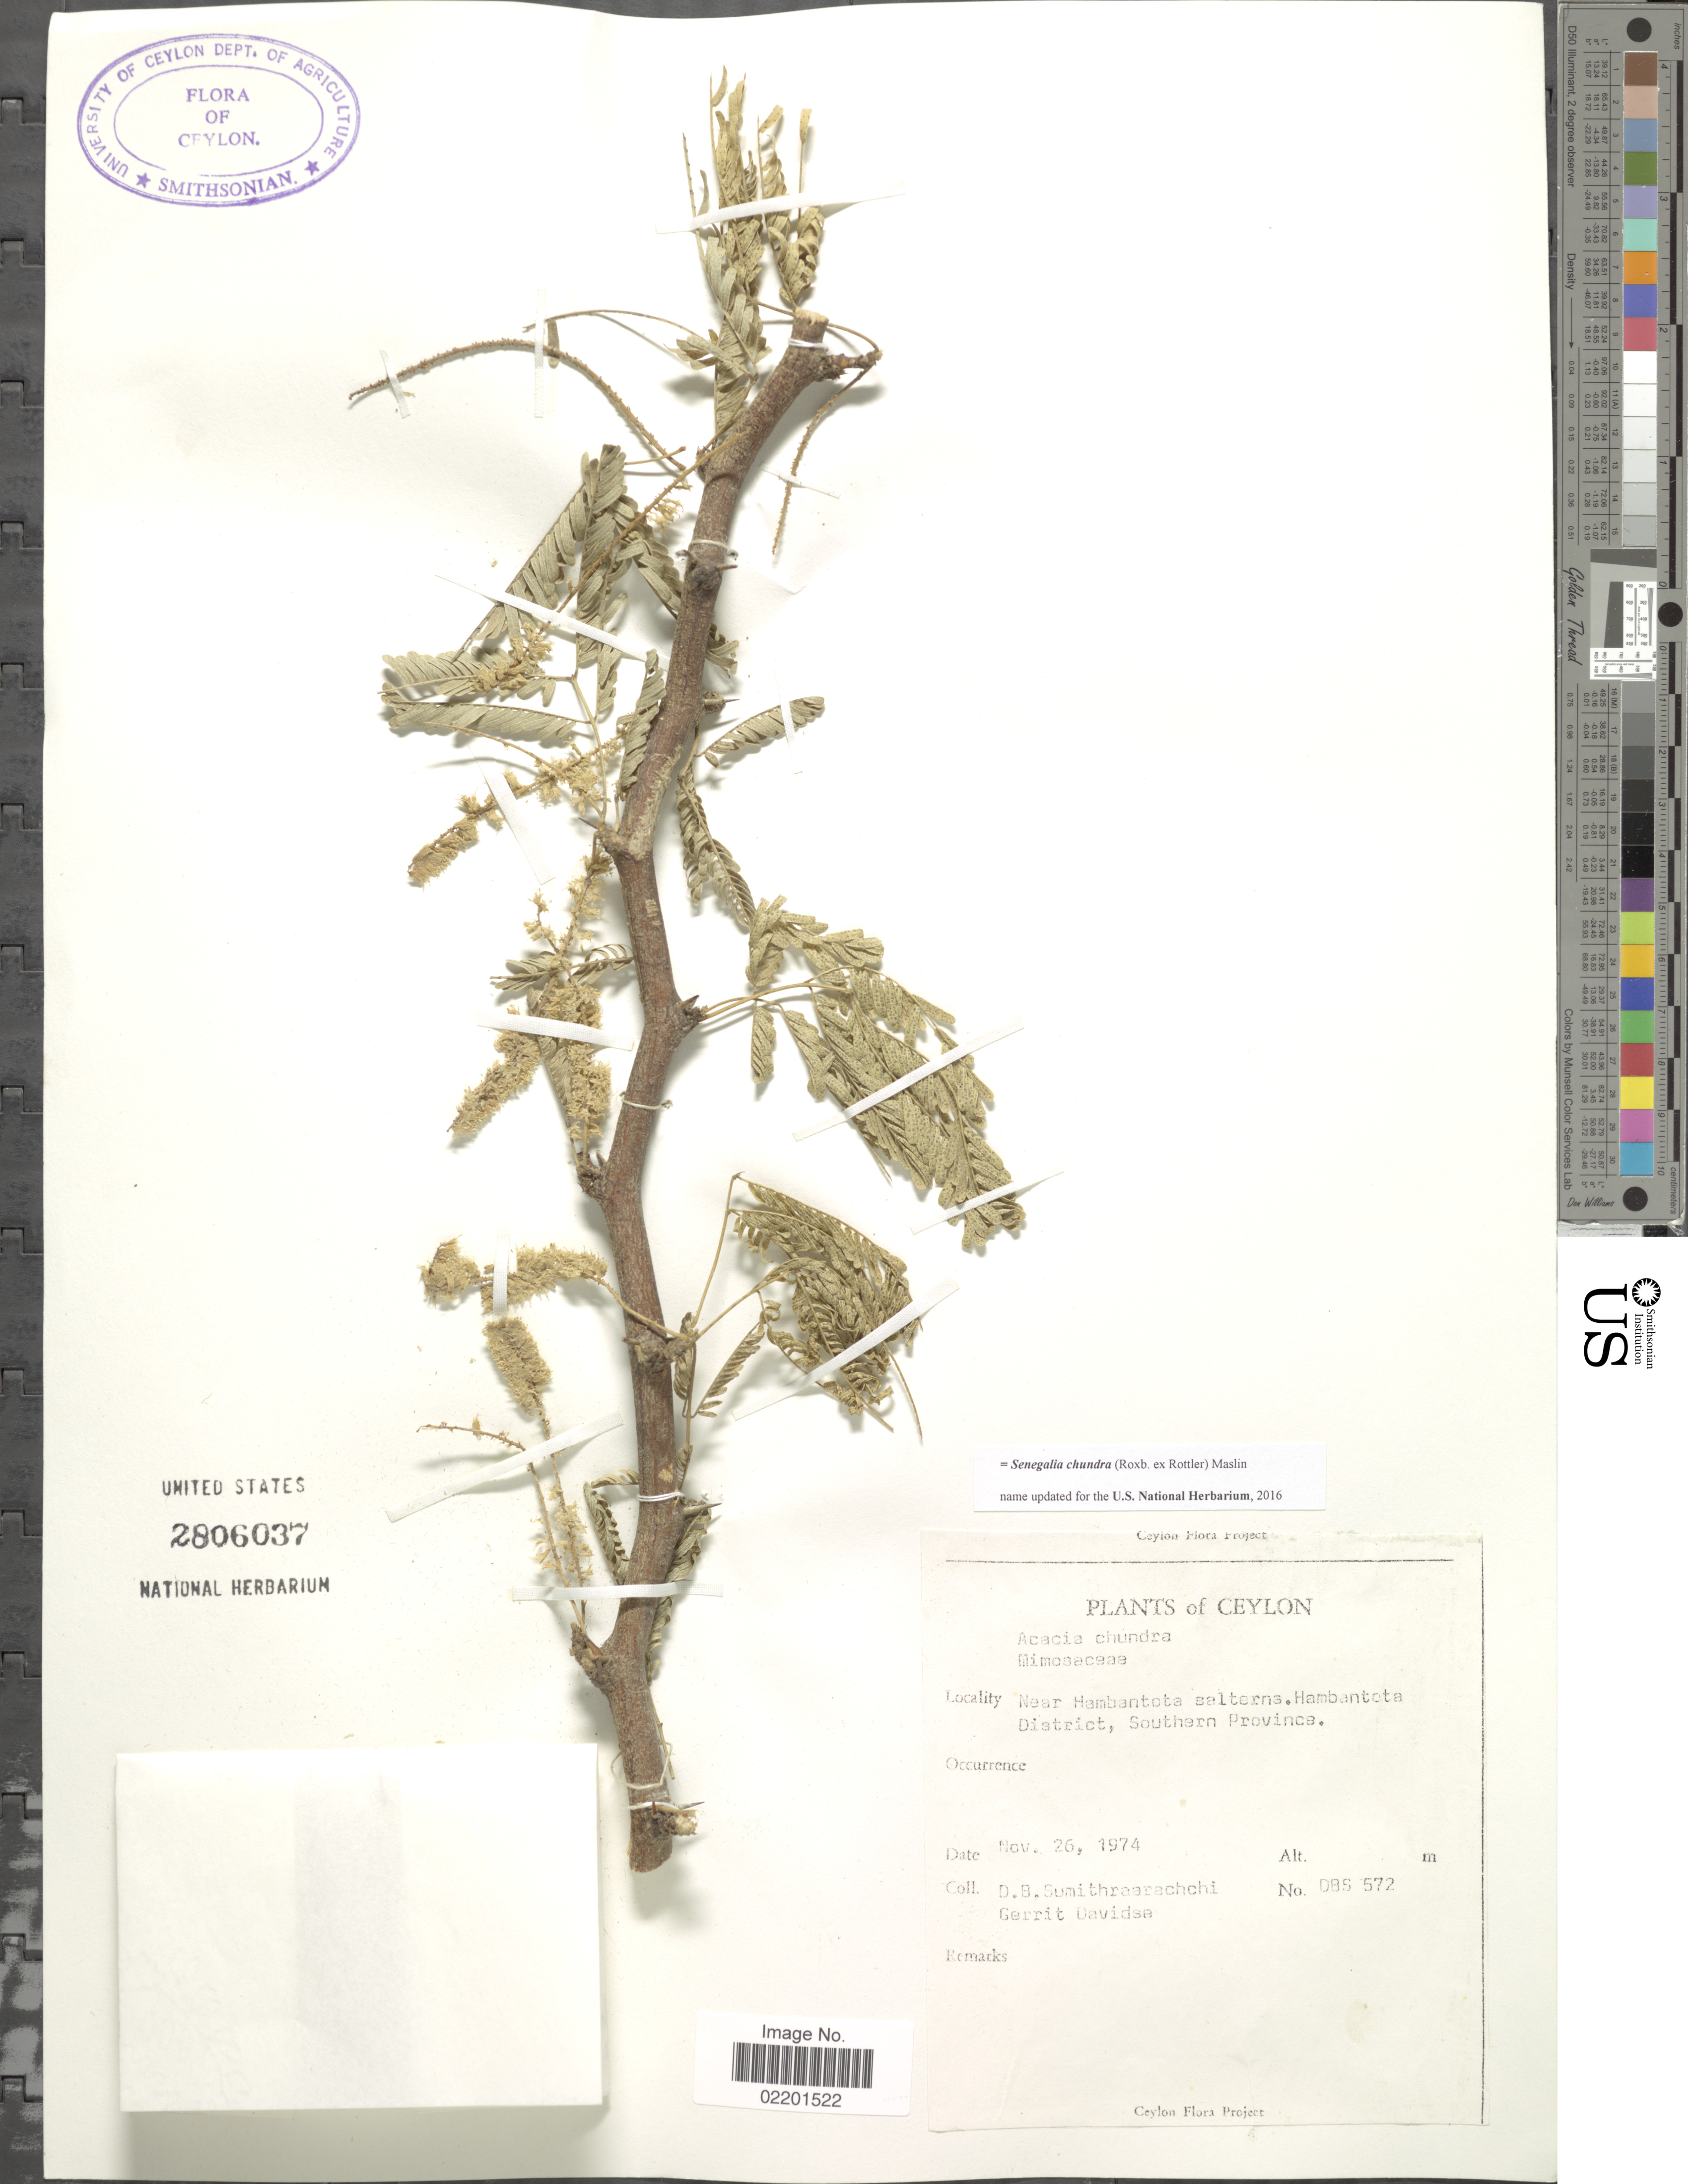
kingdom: Plantae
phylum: Tracheophyta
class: Magnoliopsida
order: Fabales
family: Fabaceae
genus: Senegalia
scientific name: Senegalia chundra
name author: (Roxb. ex Rottler) Maslin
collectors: D. B. Sumithraarachchi & G. Davidse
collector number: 08S572*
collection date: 1974-11-26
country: Sri Lanka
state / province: Southern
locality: Near Hambantota salterns, Hambantota District, Southern Province.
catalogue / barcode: US 2806037